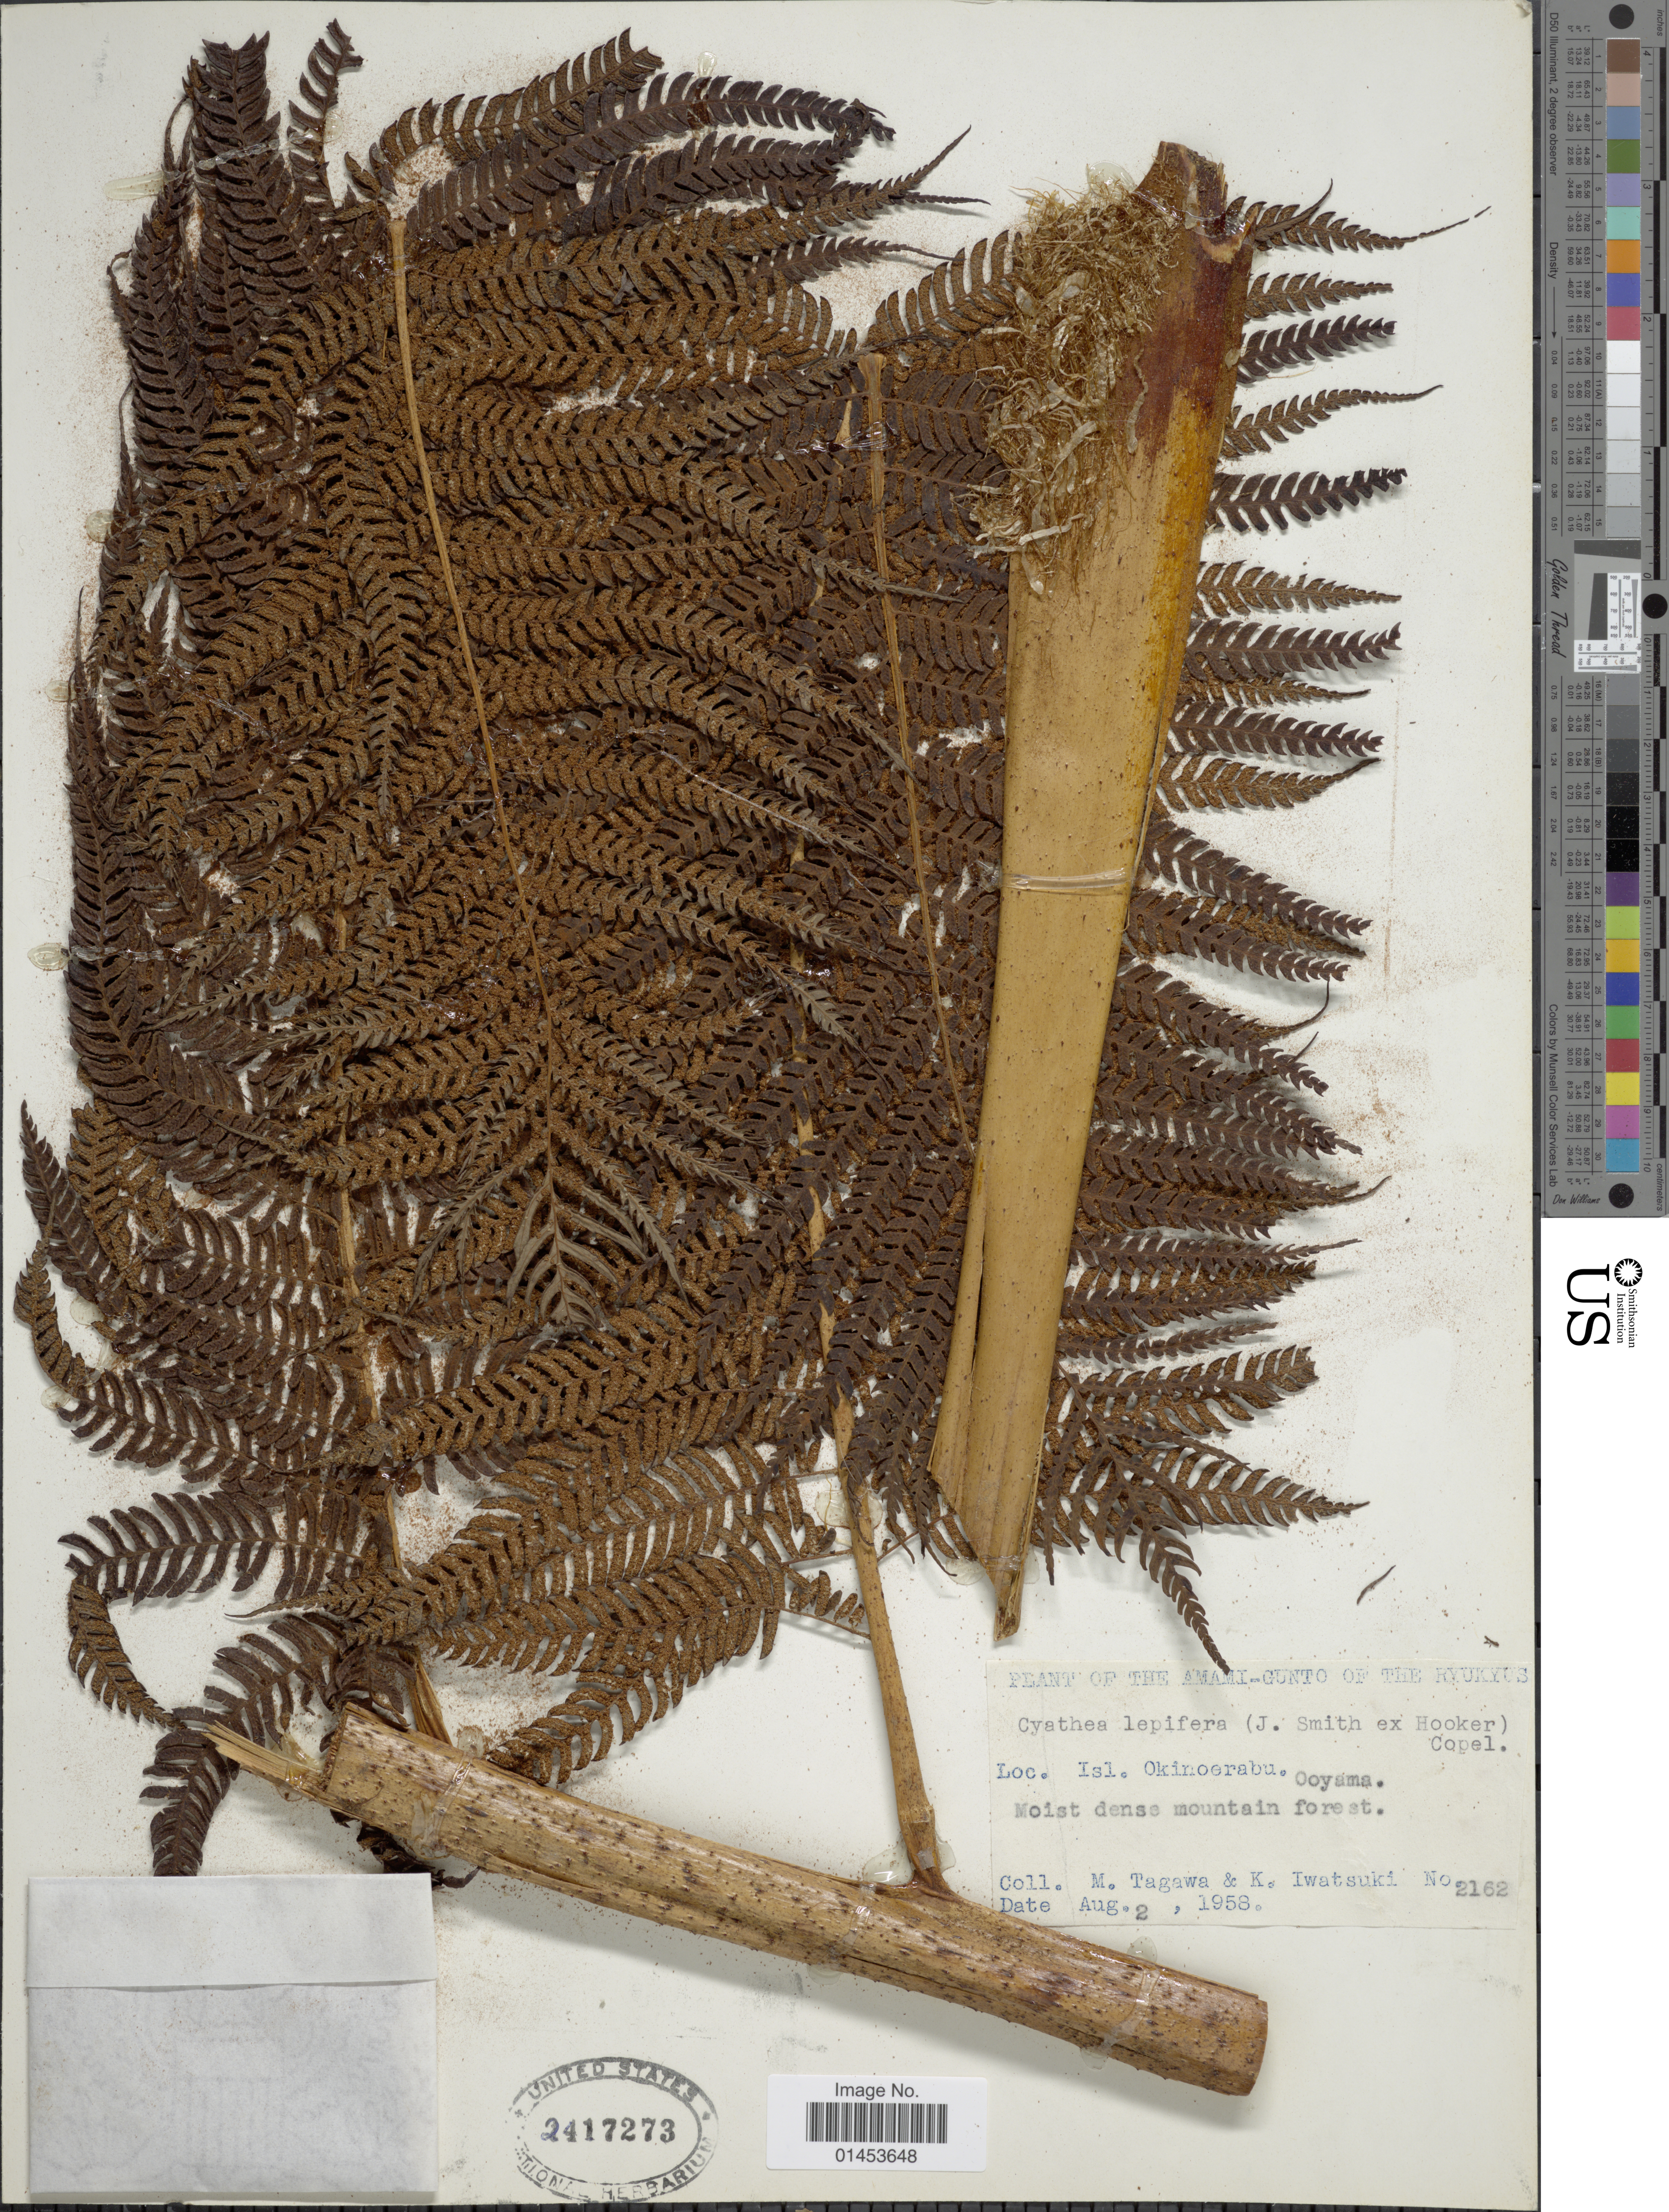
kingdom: Plantae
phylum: Tracheophyta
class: Polypodiopsida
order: Cyatheales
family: Cyatheaceae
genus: Cyathea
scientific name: Cyathea lepifera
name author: (J. Sm.) Copel.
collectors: M. Tagawa & K. Iwatsuki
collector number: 2162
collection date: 1958-08-02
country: Japan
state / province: Okinawa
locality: Amami-Gunto of the Ryukyus, Isl. Okinoerabum Ooyama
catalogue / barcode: US 2417273